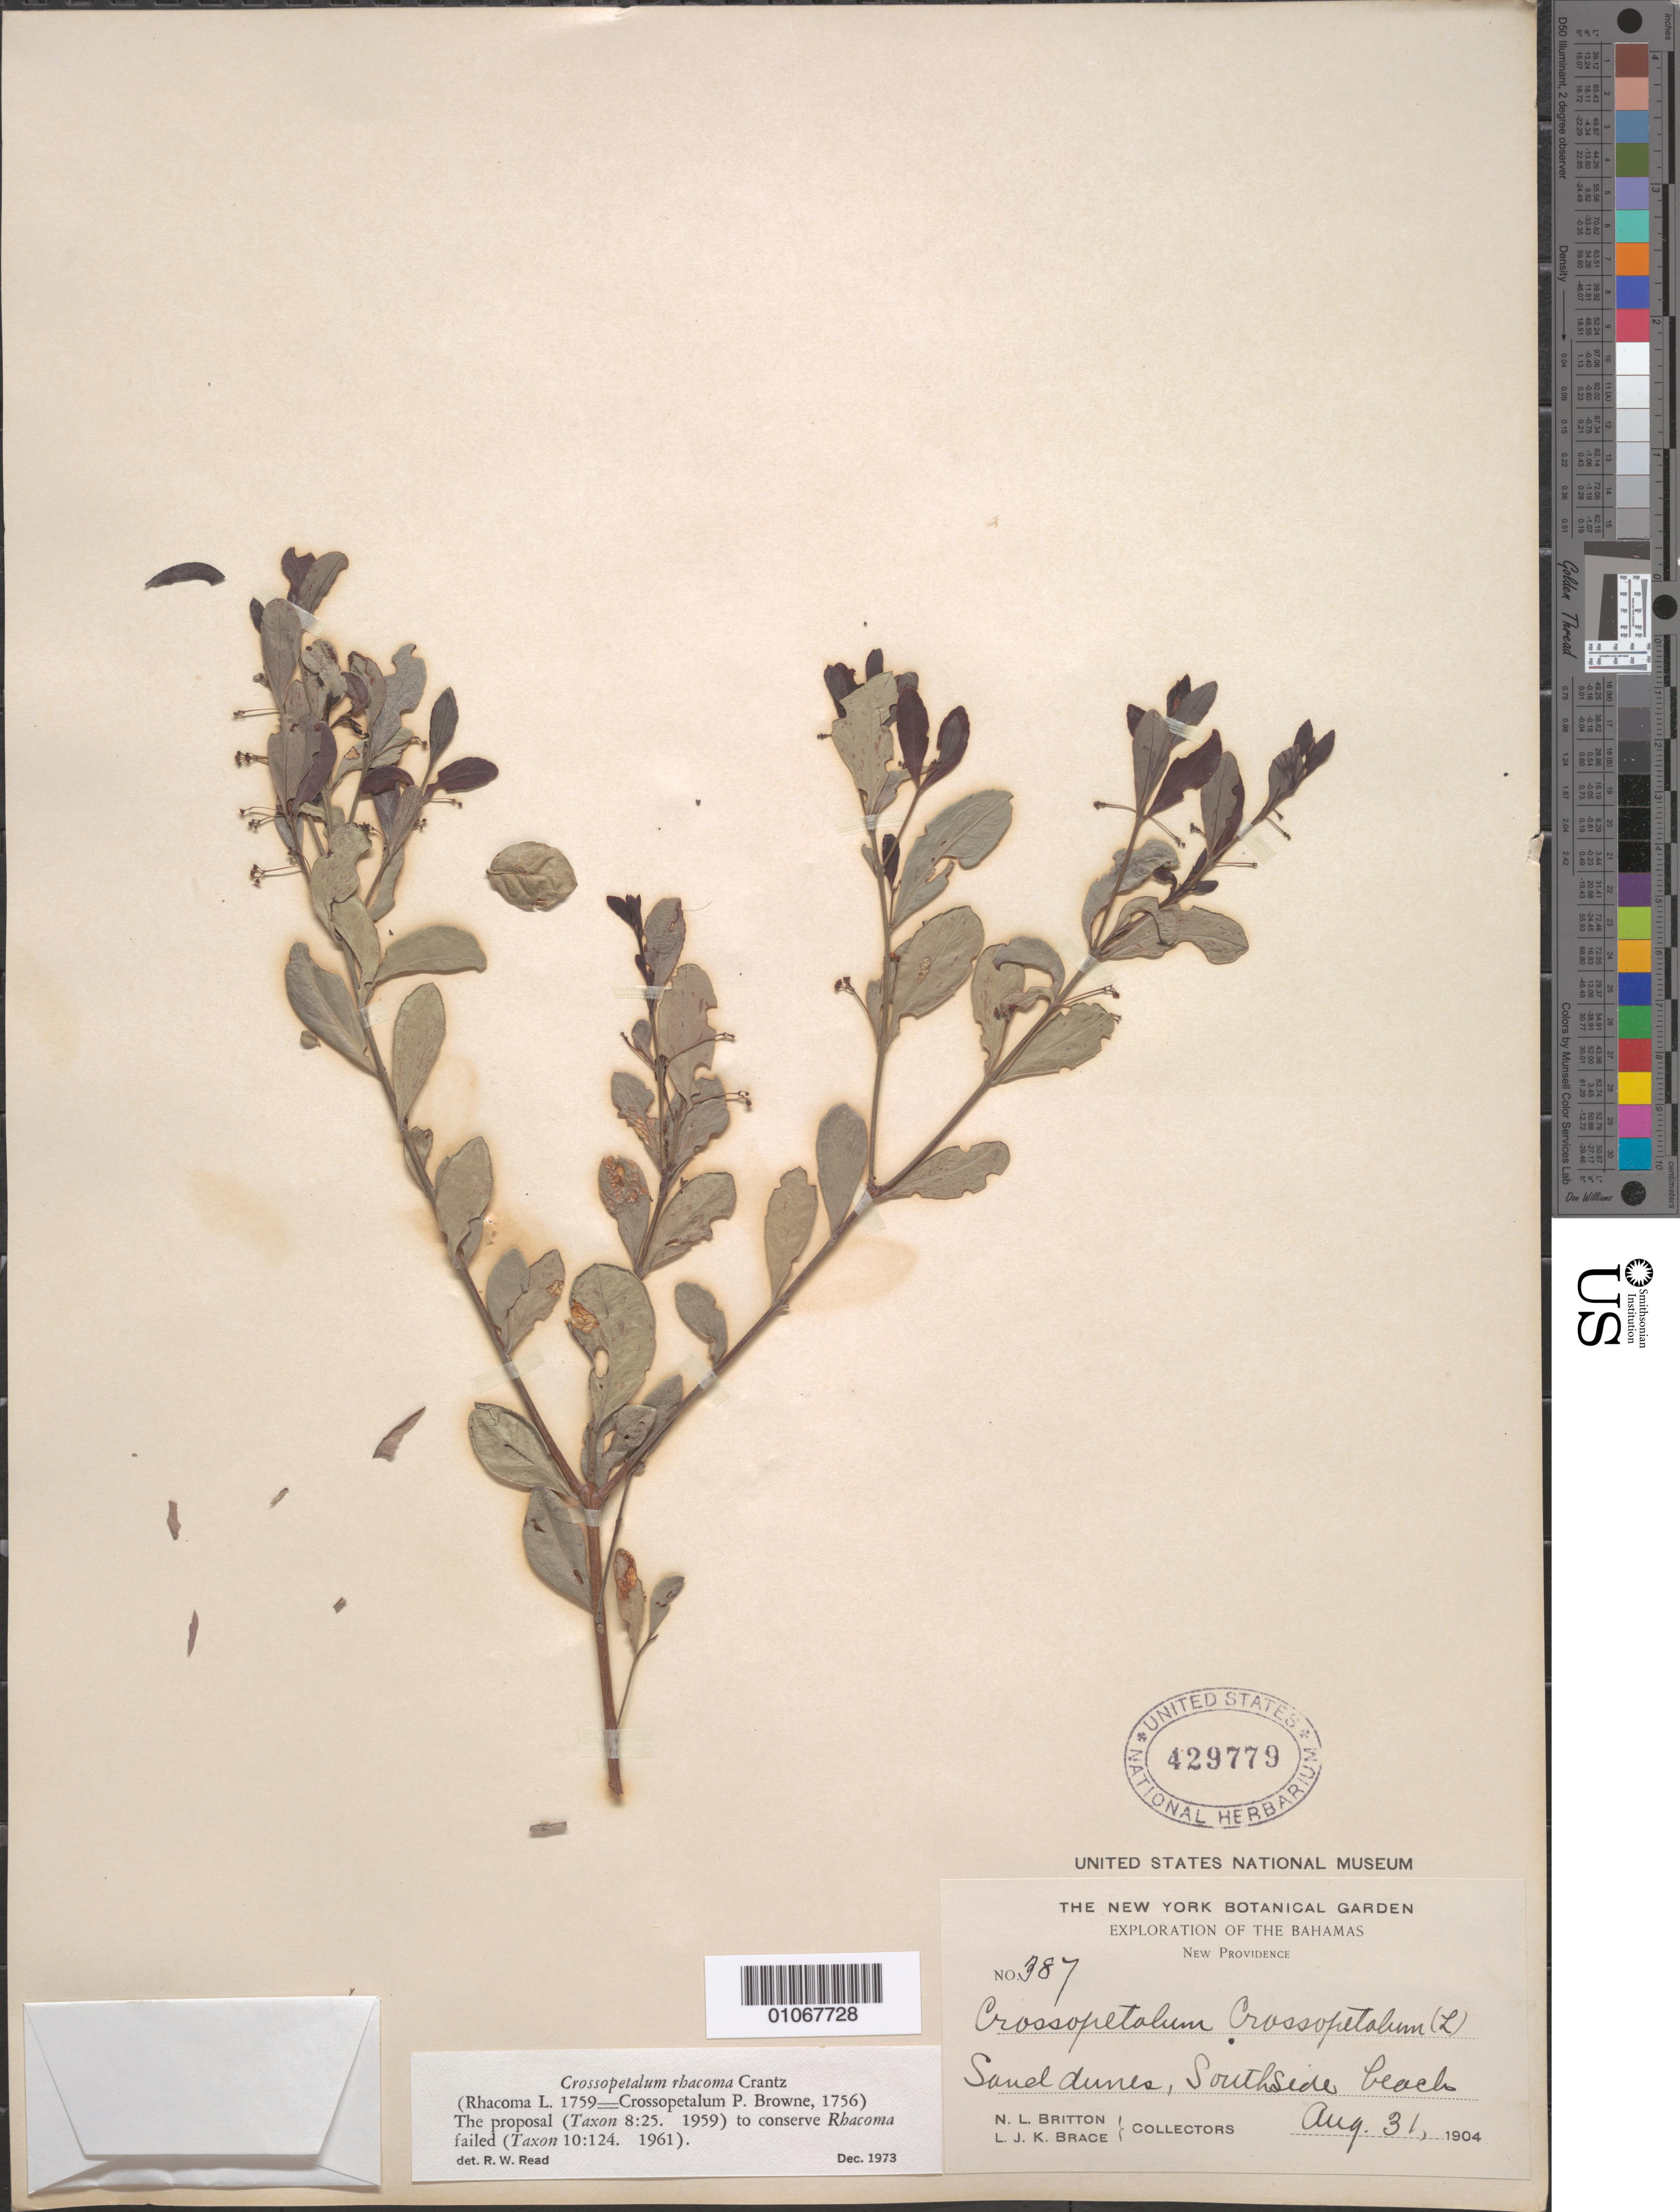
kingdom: Plantae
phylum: Tracheophyta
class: Magnoliopsida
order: Celastrales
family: Celastraceae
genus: Crossopetalum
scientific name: Crossopetalum rhacoma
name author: Crantz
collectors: N. Britton & L. J. K. Brace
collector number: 387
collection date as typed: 31 Aug 1904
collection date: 1904-08-31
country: Bahamas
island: New Providence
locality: Sand dunes, Southside beach.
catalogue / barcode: US 429779